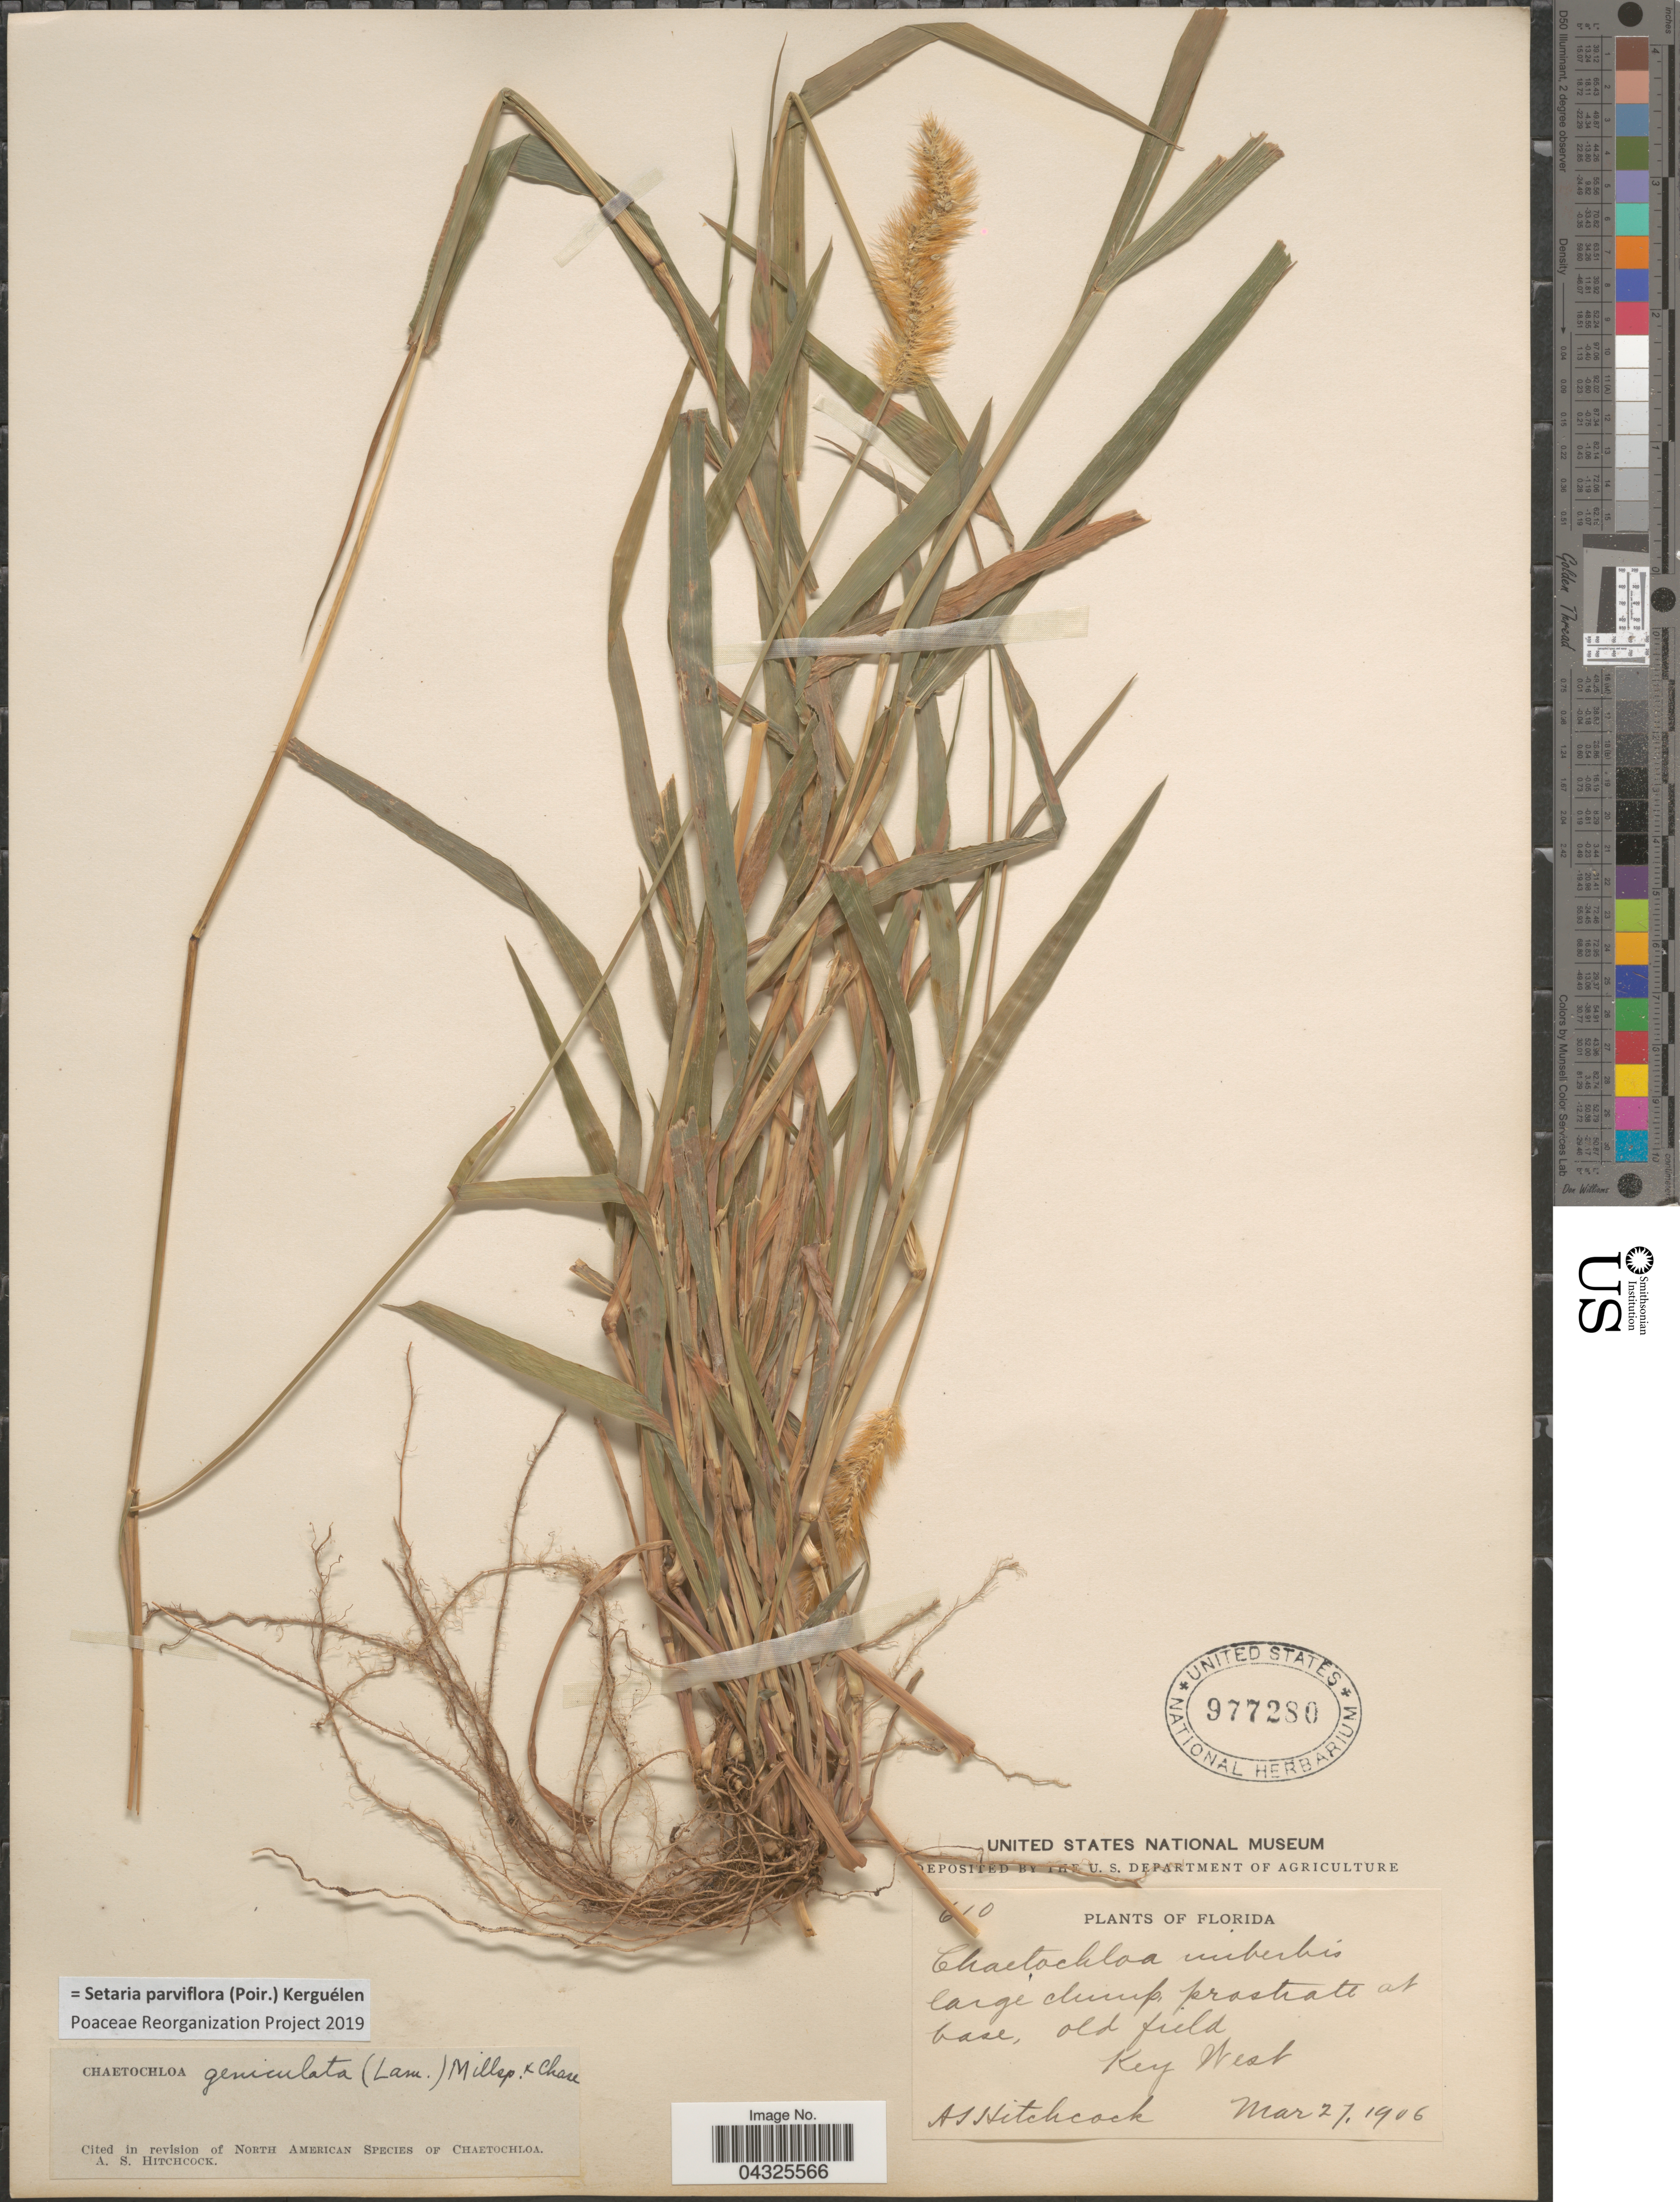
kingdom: Plantae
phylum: Tracheophyta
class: Liliopsida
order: Poales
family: Poaceae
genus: Setaria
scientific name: Setaria parviflora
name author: (Poir.) Kerguélen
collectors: A. S. Hitchcock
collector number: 610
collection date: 1906-03-27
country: United States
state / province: Florida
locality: Key West.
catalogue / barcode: US 977280